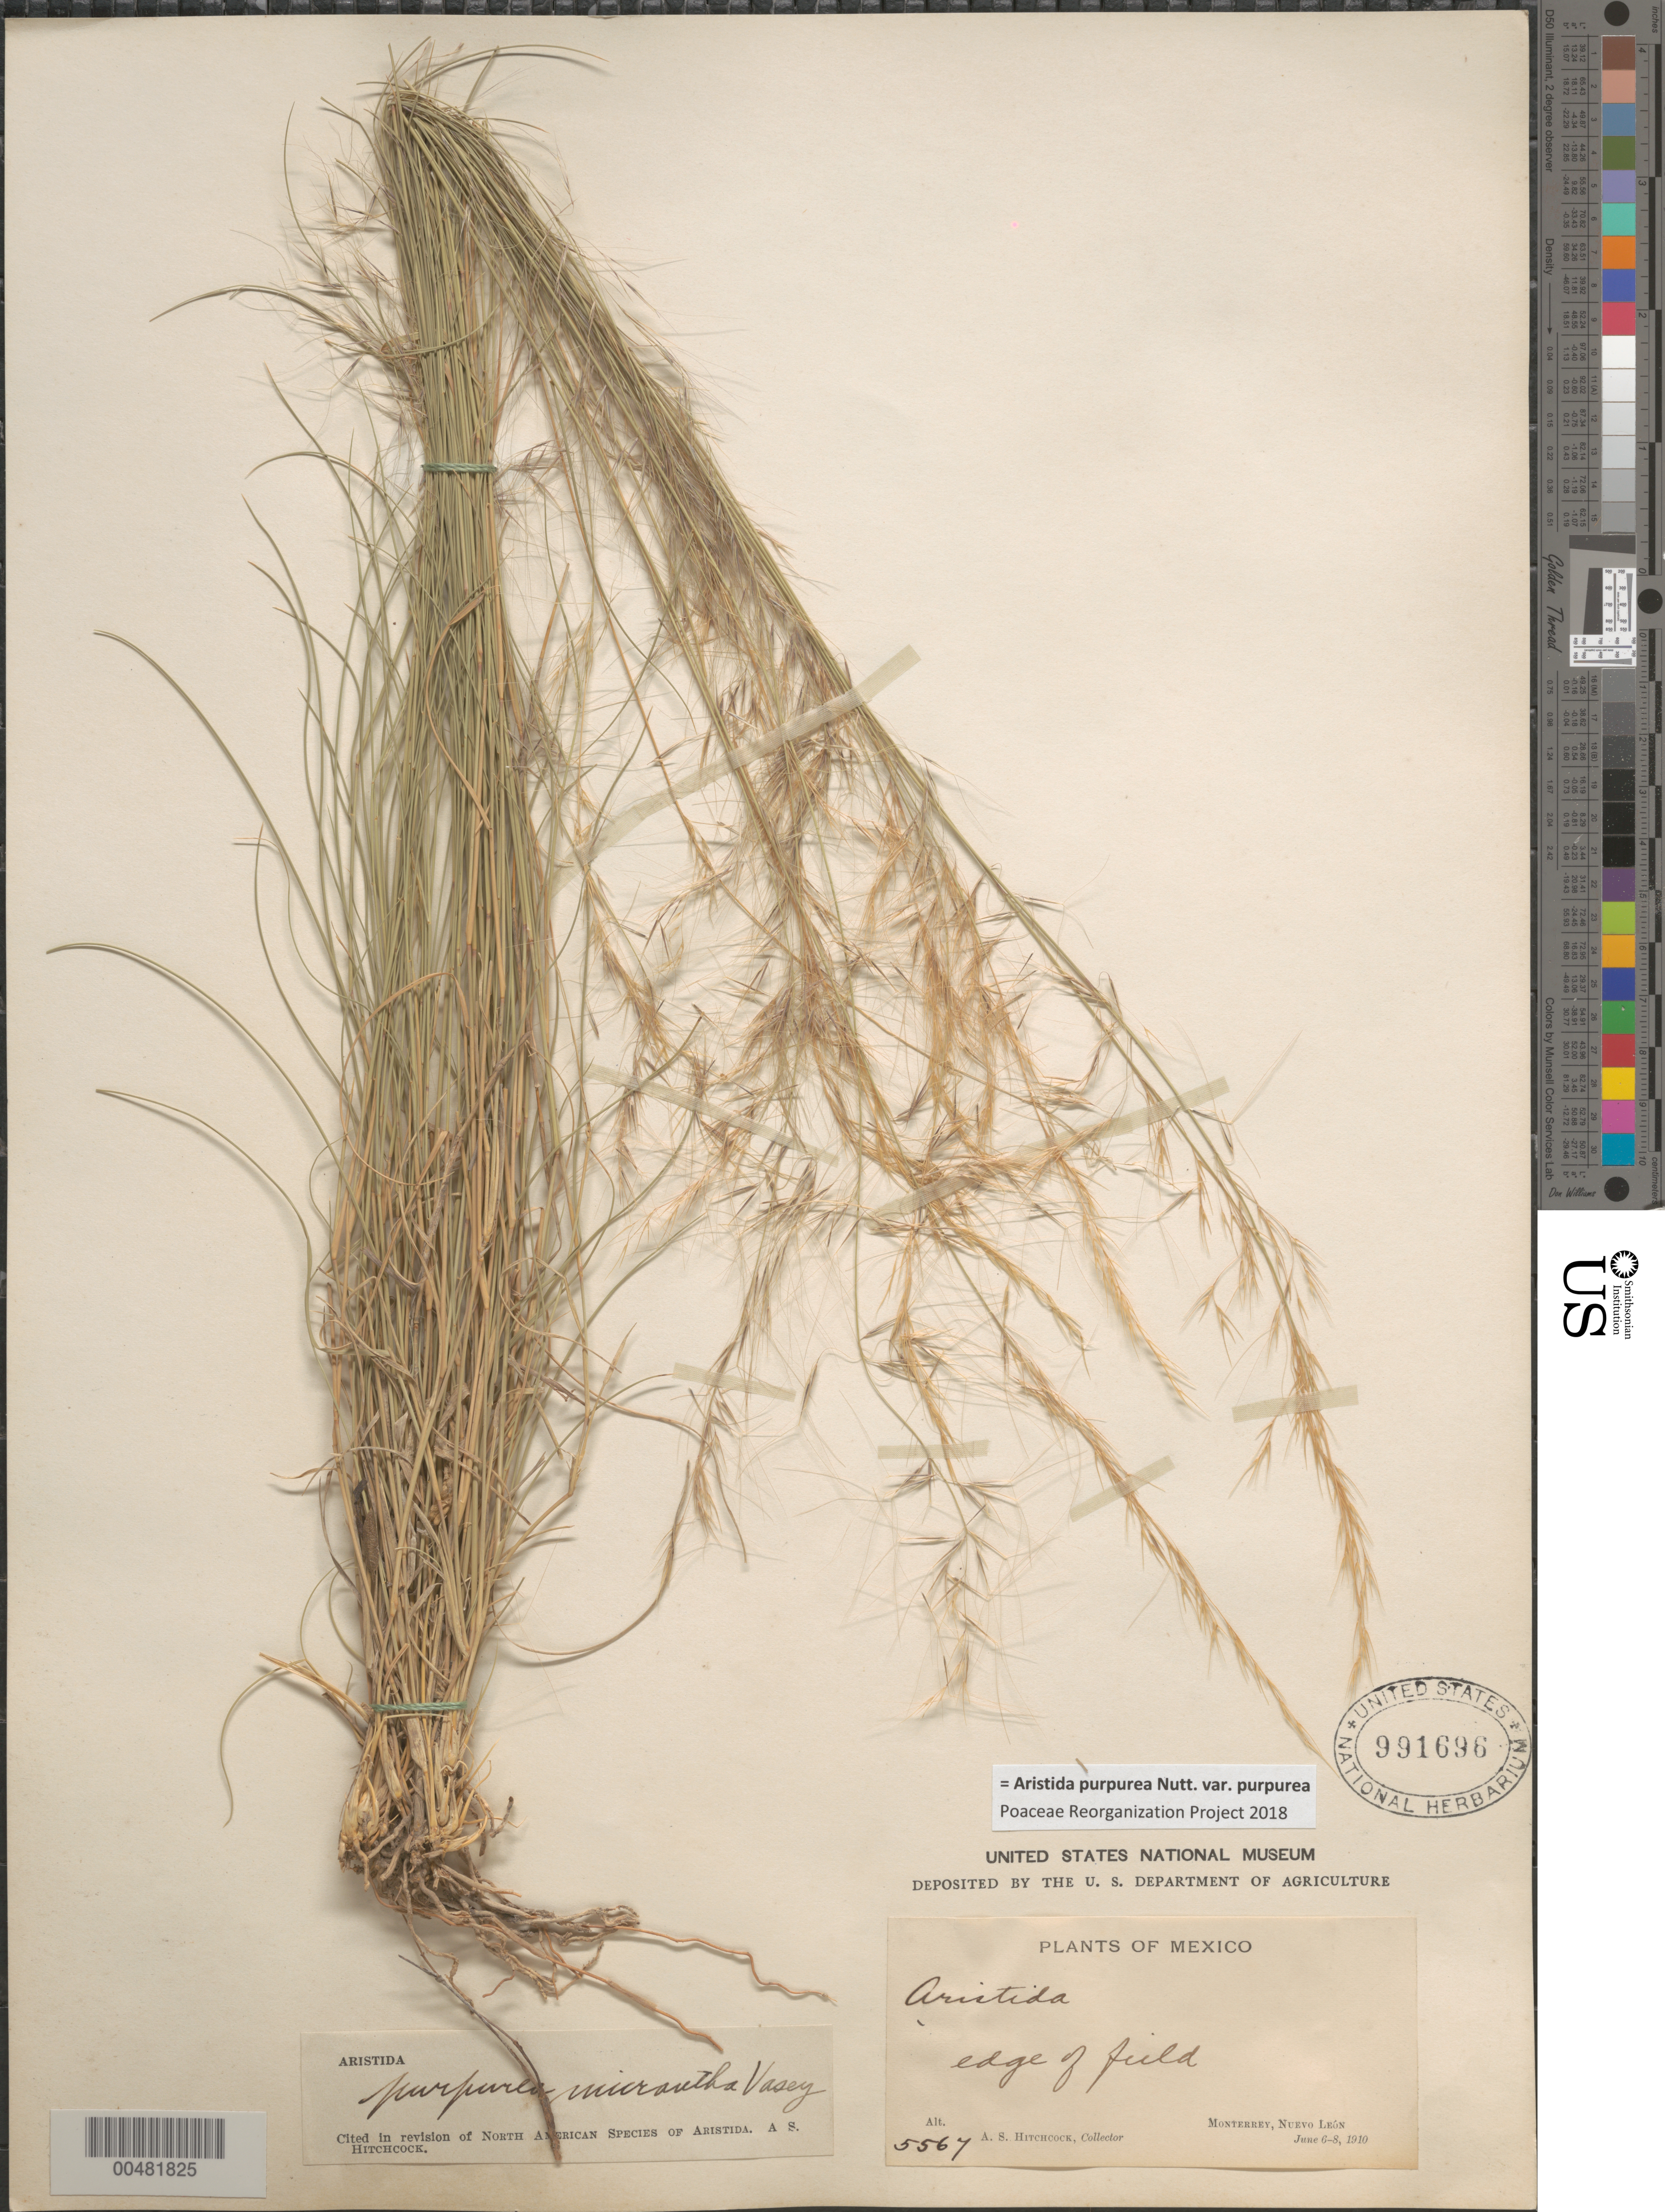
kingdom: Plantae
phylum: Tracheophyta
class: Liliopsida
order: Poales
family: Poaceae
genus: Aristida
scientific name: Aristida purpurea var. purpurea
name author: Nutt.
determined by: Poaceae Reorganization Project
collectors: A. S. Hitchcock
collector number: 5567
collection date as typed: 6 Jun 1910 to 8 Jun 1910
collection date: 1910-06-06/1910-06-08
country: Mexico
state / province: Nuevo León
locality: Monterrey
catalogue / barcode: US 991696